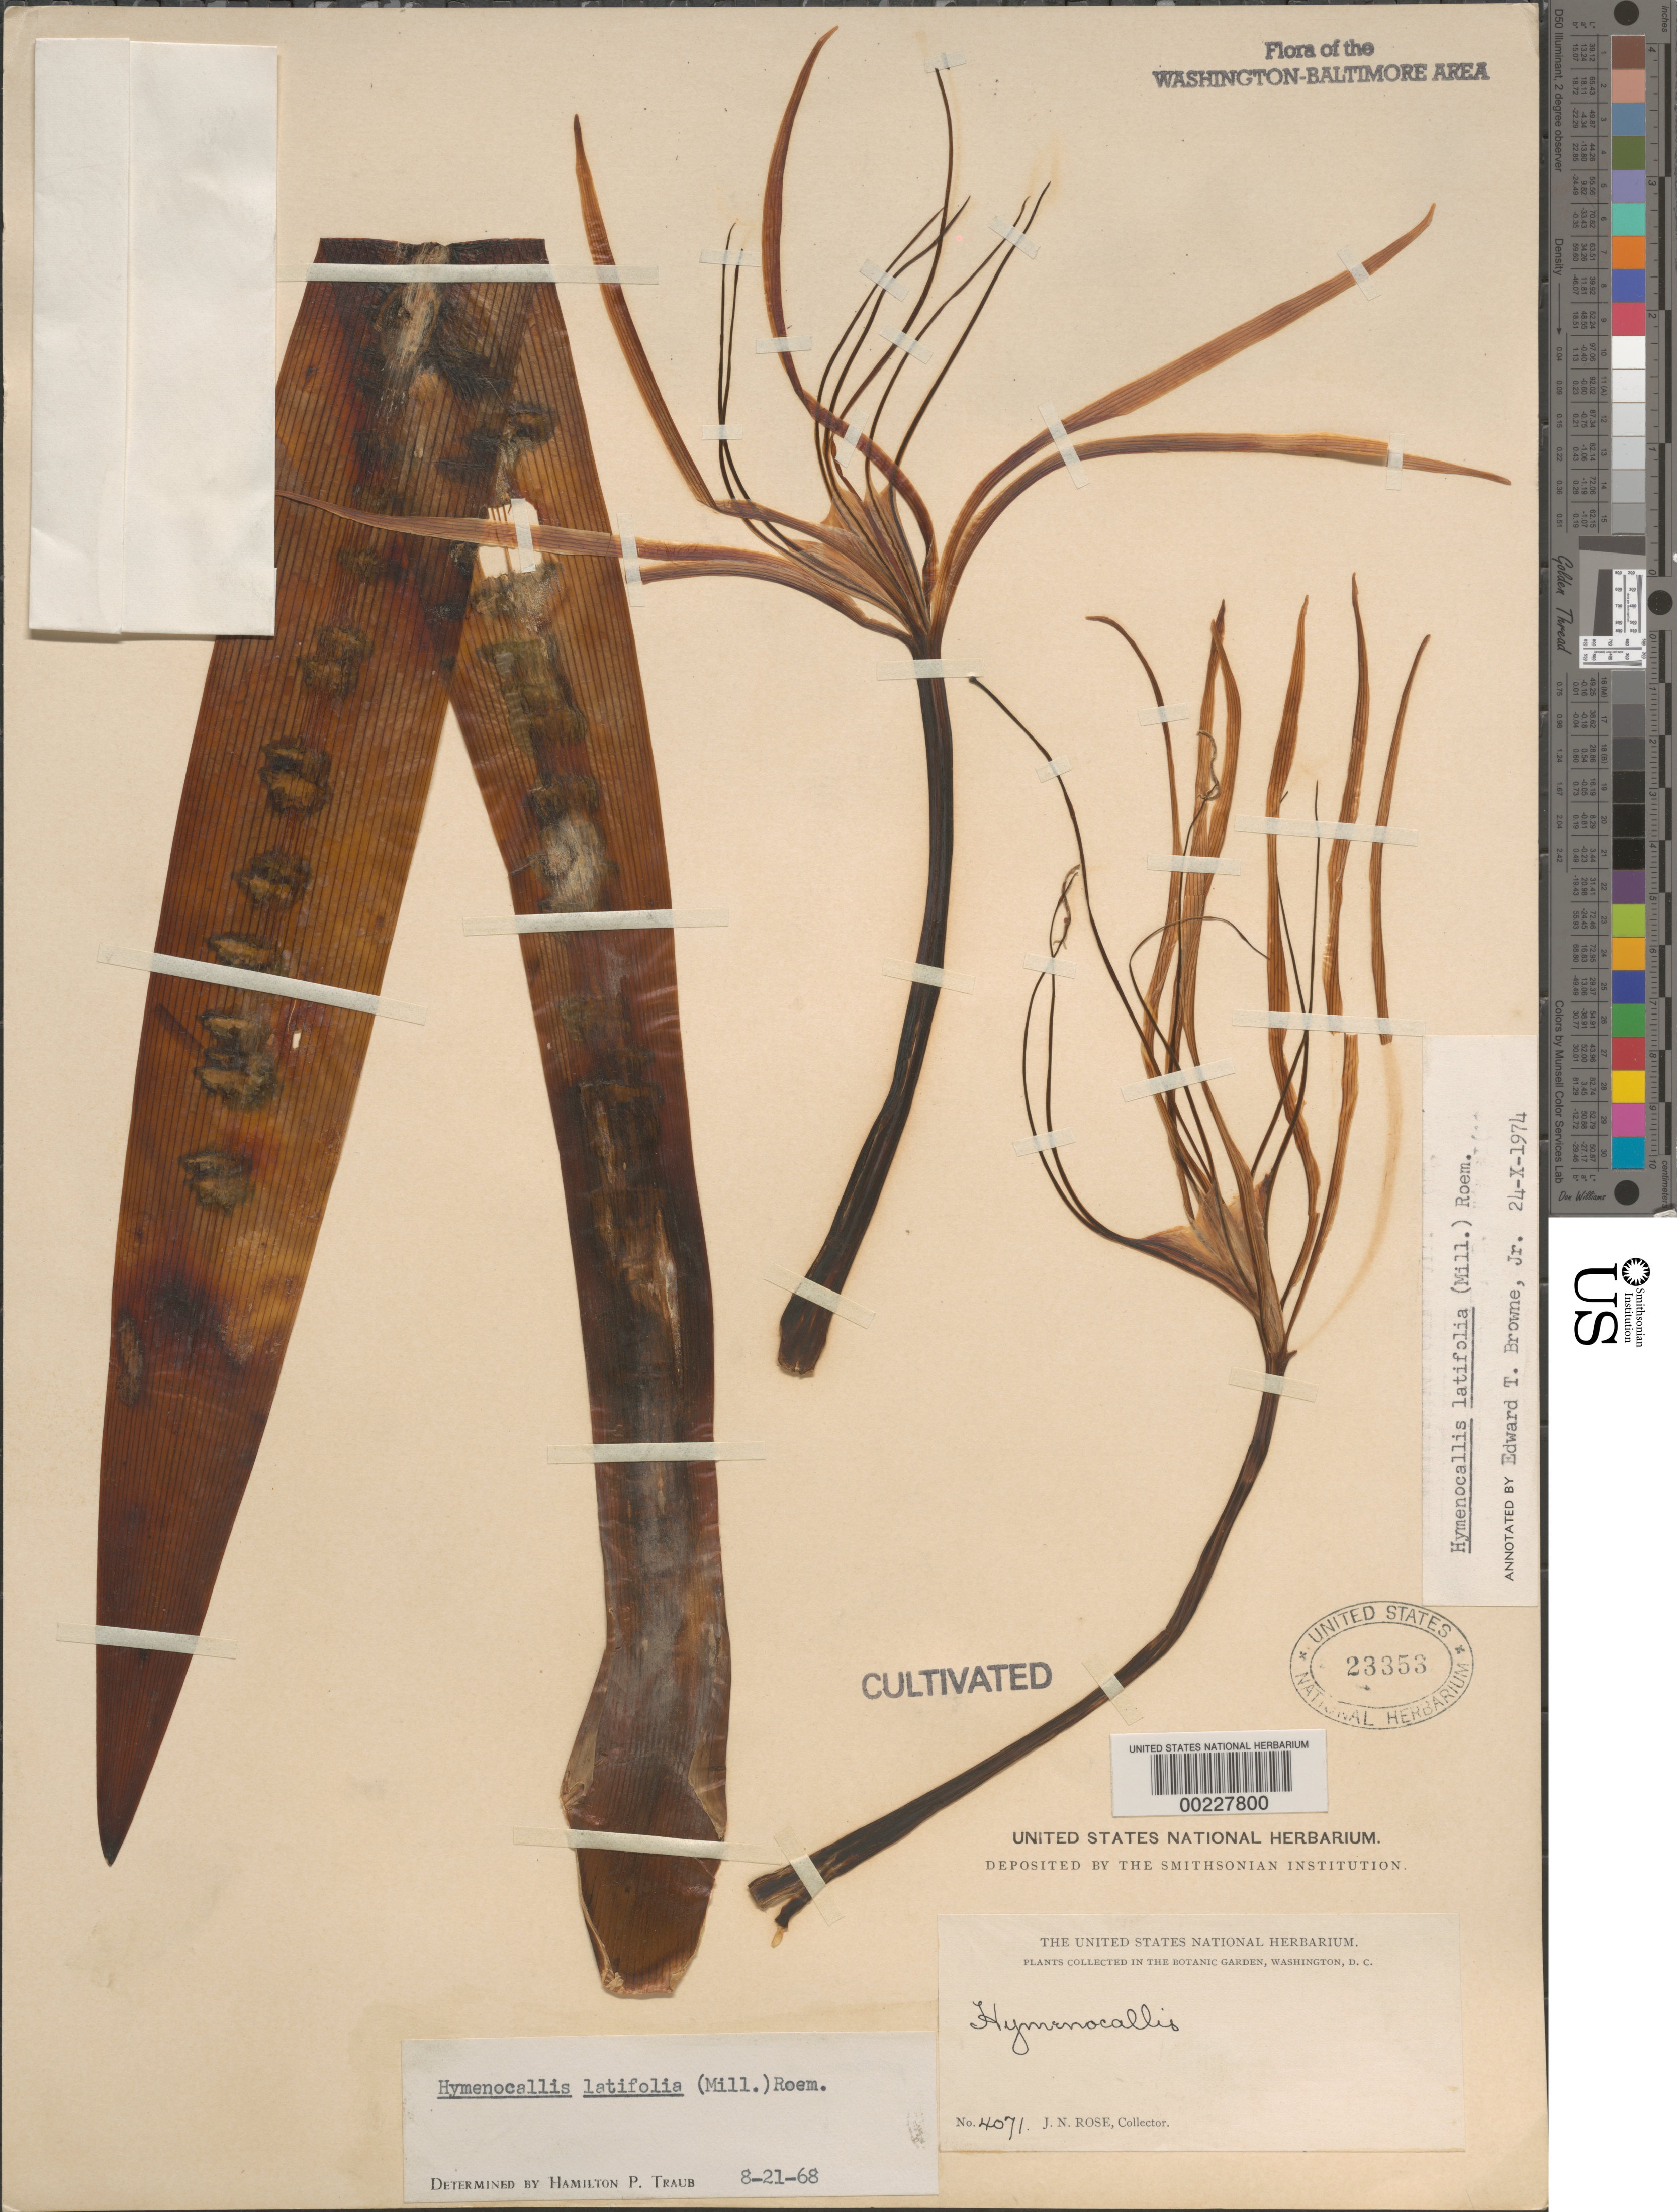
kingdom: Plantae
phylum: Tracheophyta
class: Liliopsida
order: Asparagales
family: Amaryllidaceae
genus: Hymenocallis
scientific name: Hymenocallis latifolia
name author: (Mill.) M. Roem.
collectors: J. N. Rose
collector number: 4071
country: United States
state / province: District of Columbia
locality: Botanical gardens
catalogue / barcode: US 23353